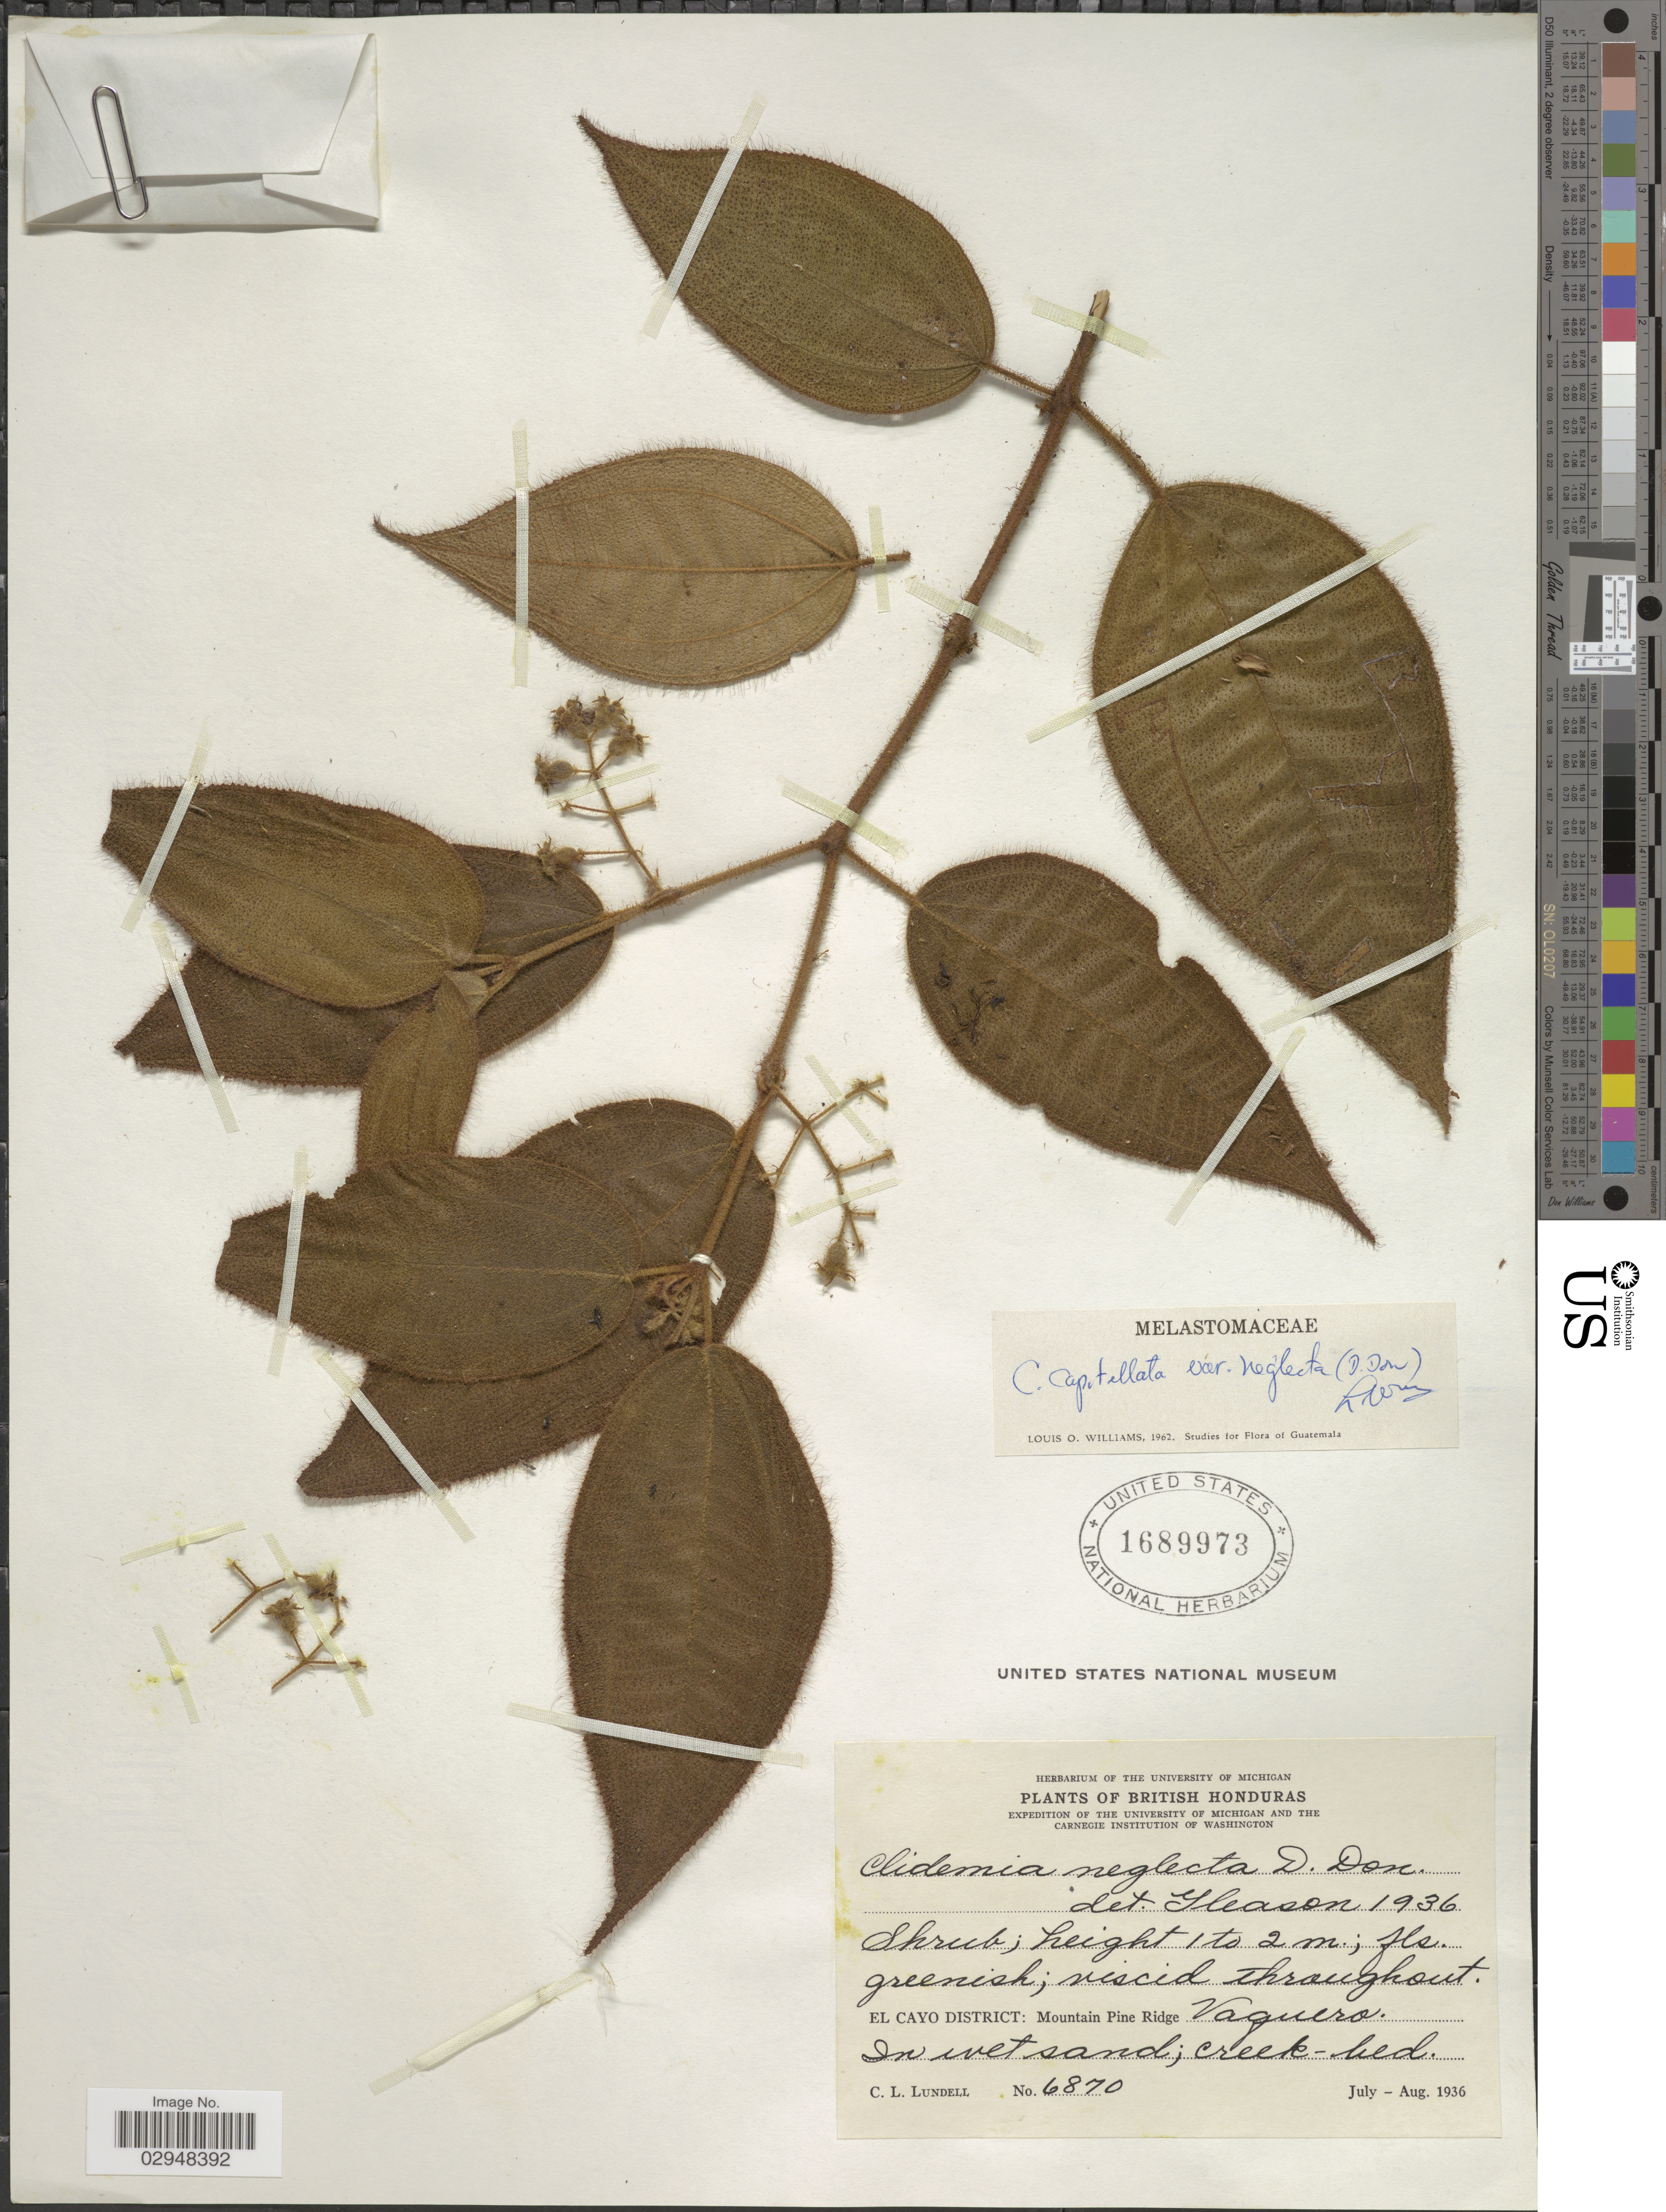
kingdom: Plantae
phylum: Tracheophyta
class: Magnoliopsida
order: Myrtales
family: Melastomataceae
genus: Clidemia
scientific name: Clidemia urceolata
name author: DC.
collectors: C. L. Lundell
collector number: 6870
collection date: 1936-07/1936-08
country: Belize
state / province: Cayo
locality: British Honduras, El Cayo District, Mountain Pine Ridge, Vaguero.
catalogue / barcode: US 1689973